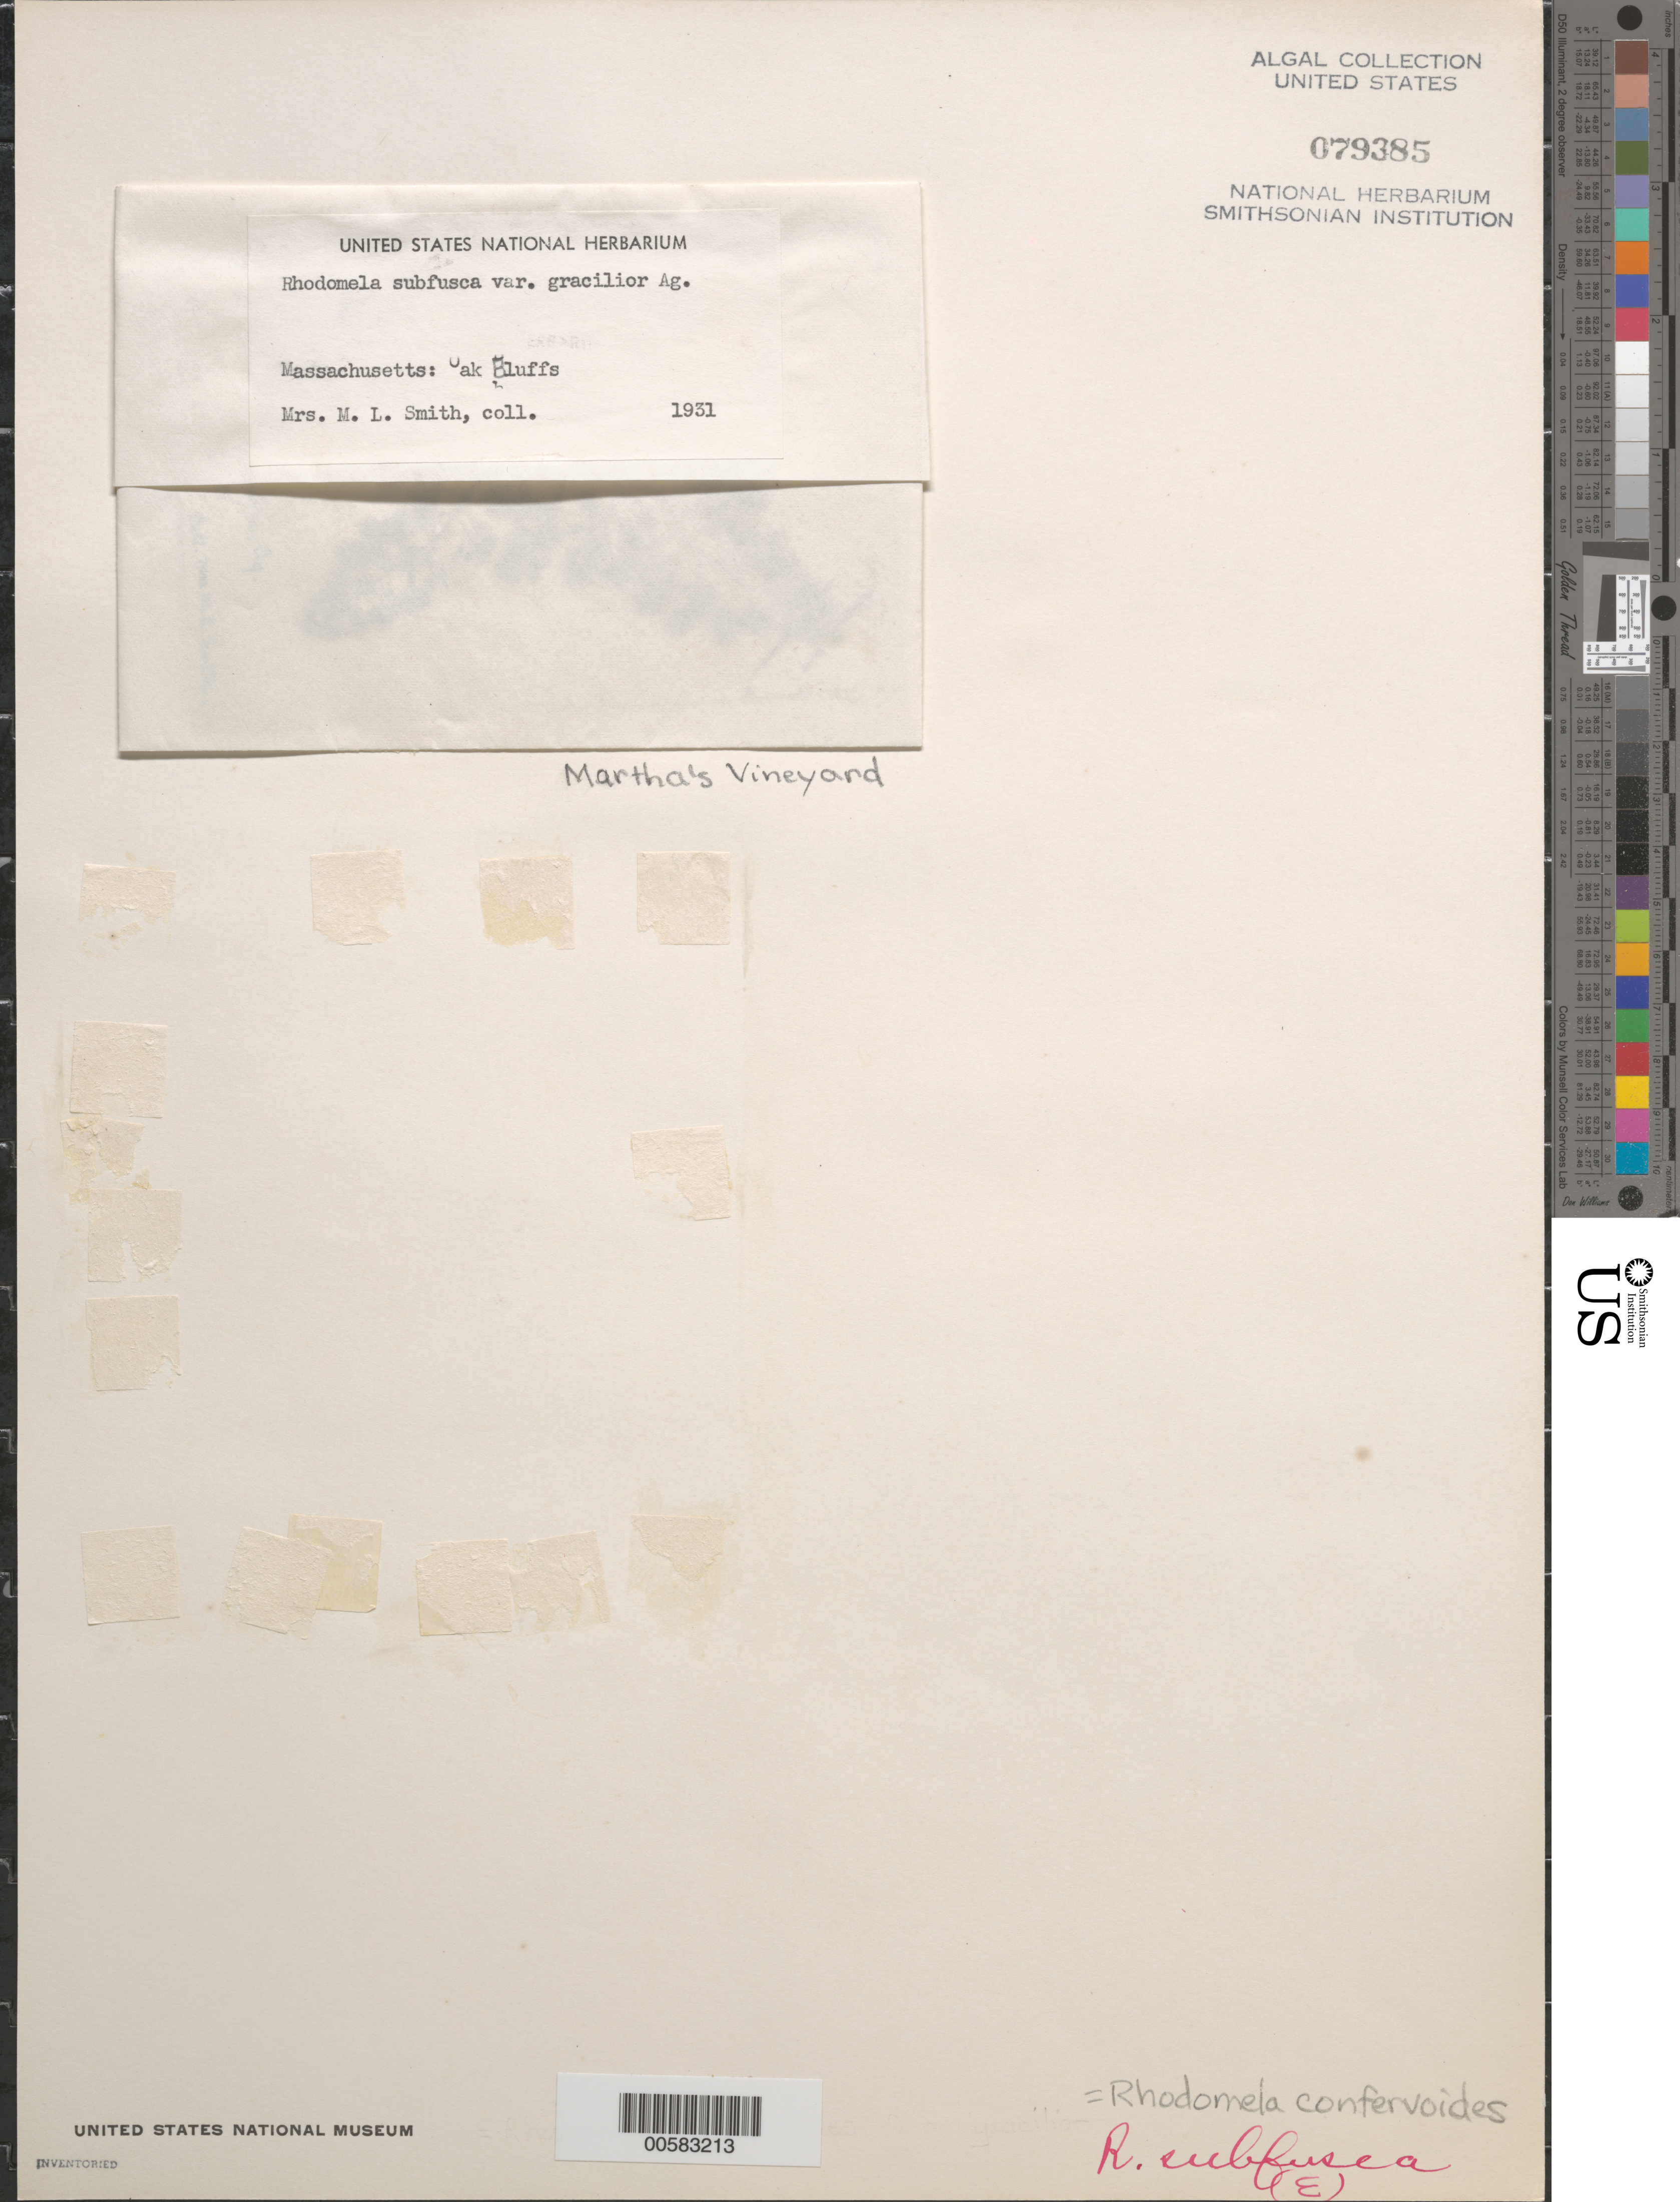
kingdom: Plantae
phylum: Rhodophyta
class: Florideophyceae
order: Ceramiales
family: Rhodomelaceae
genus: Rhodomela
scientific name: Rhodomela confervoides f. gracilior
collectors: M. Smith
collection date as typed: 1931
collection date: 1931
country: United States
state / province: Massachusetts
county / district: Dukes County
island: Martha's Vineyard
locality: Oak Bluffs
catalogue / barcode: US 79385